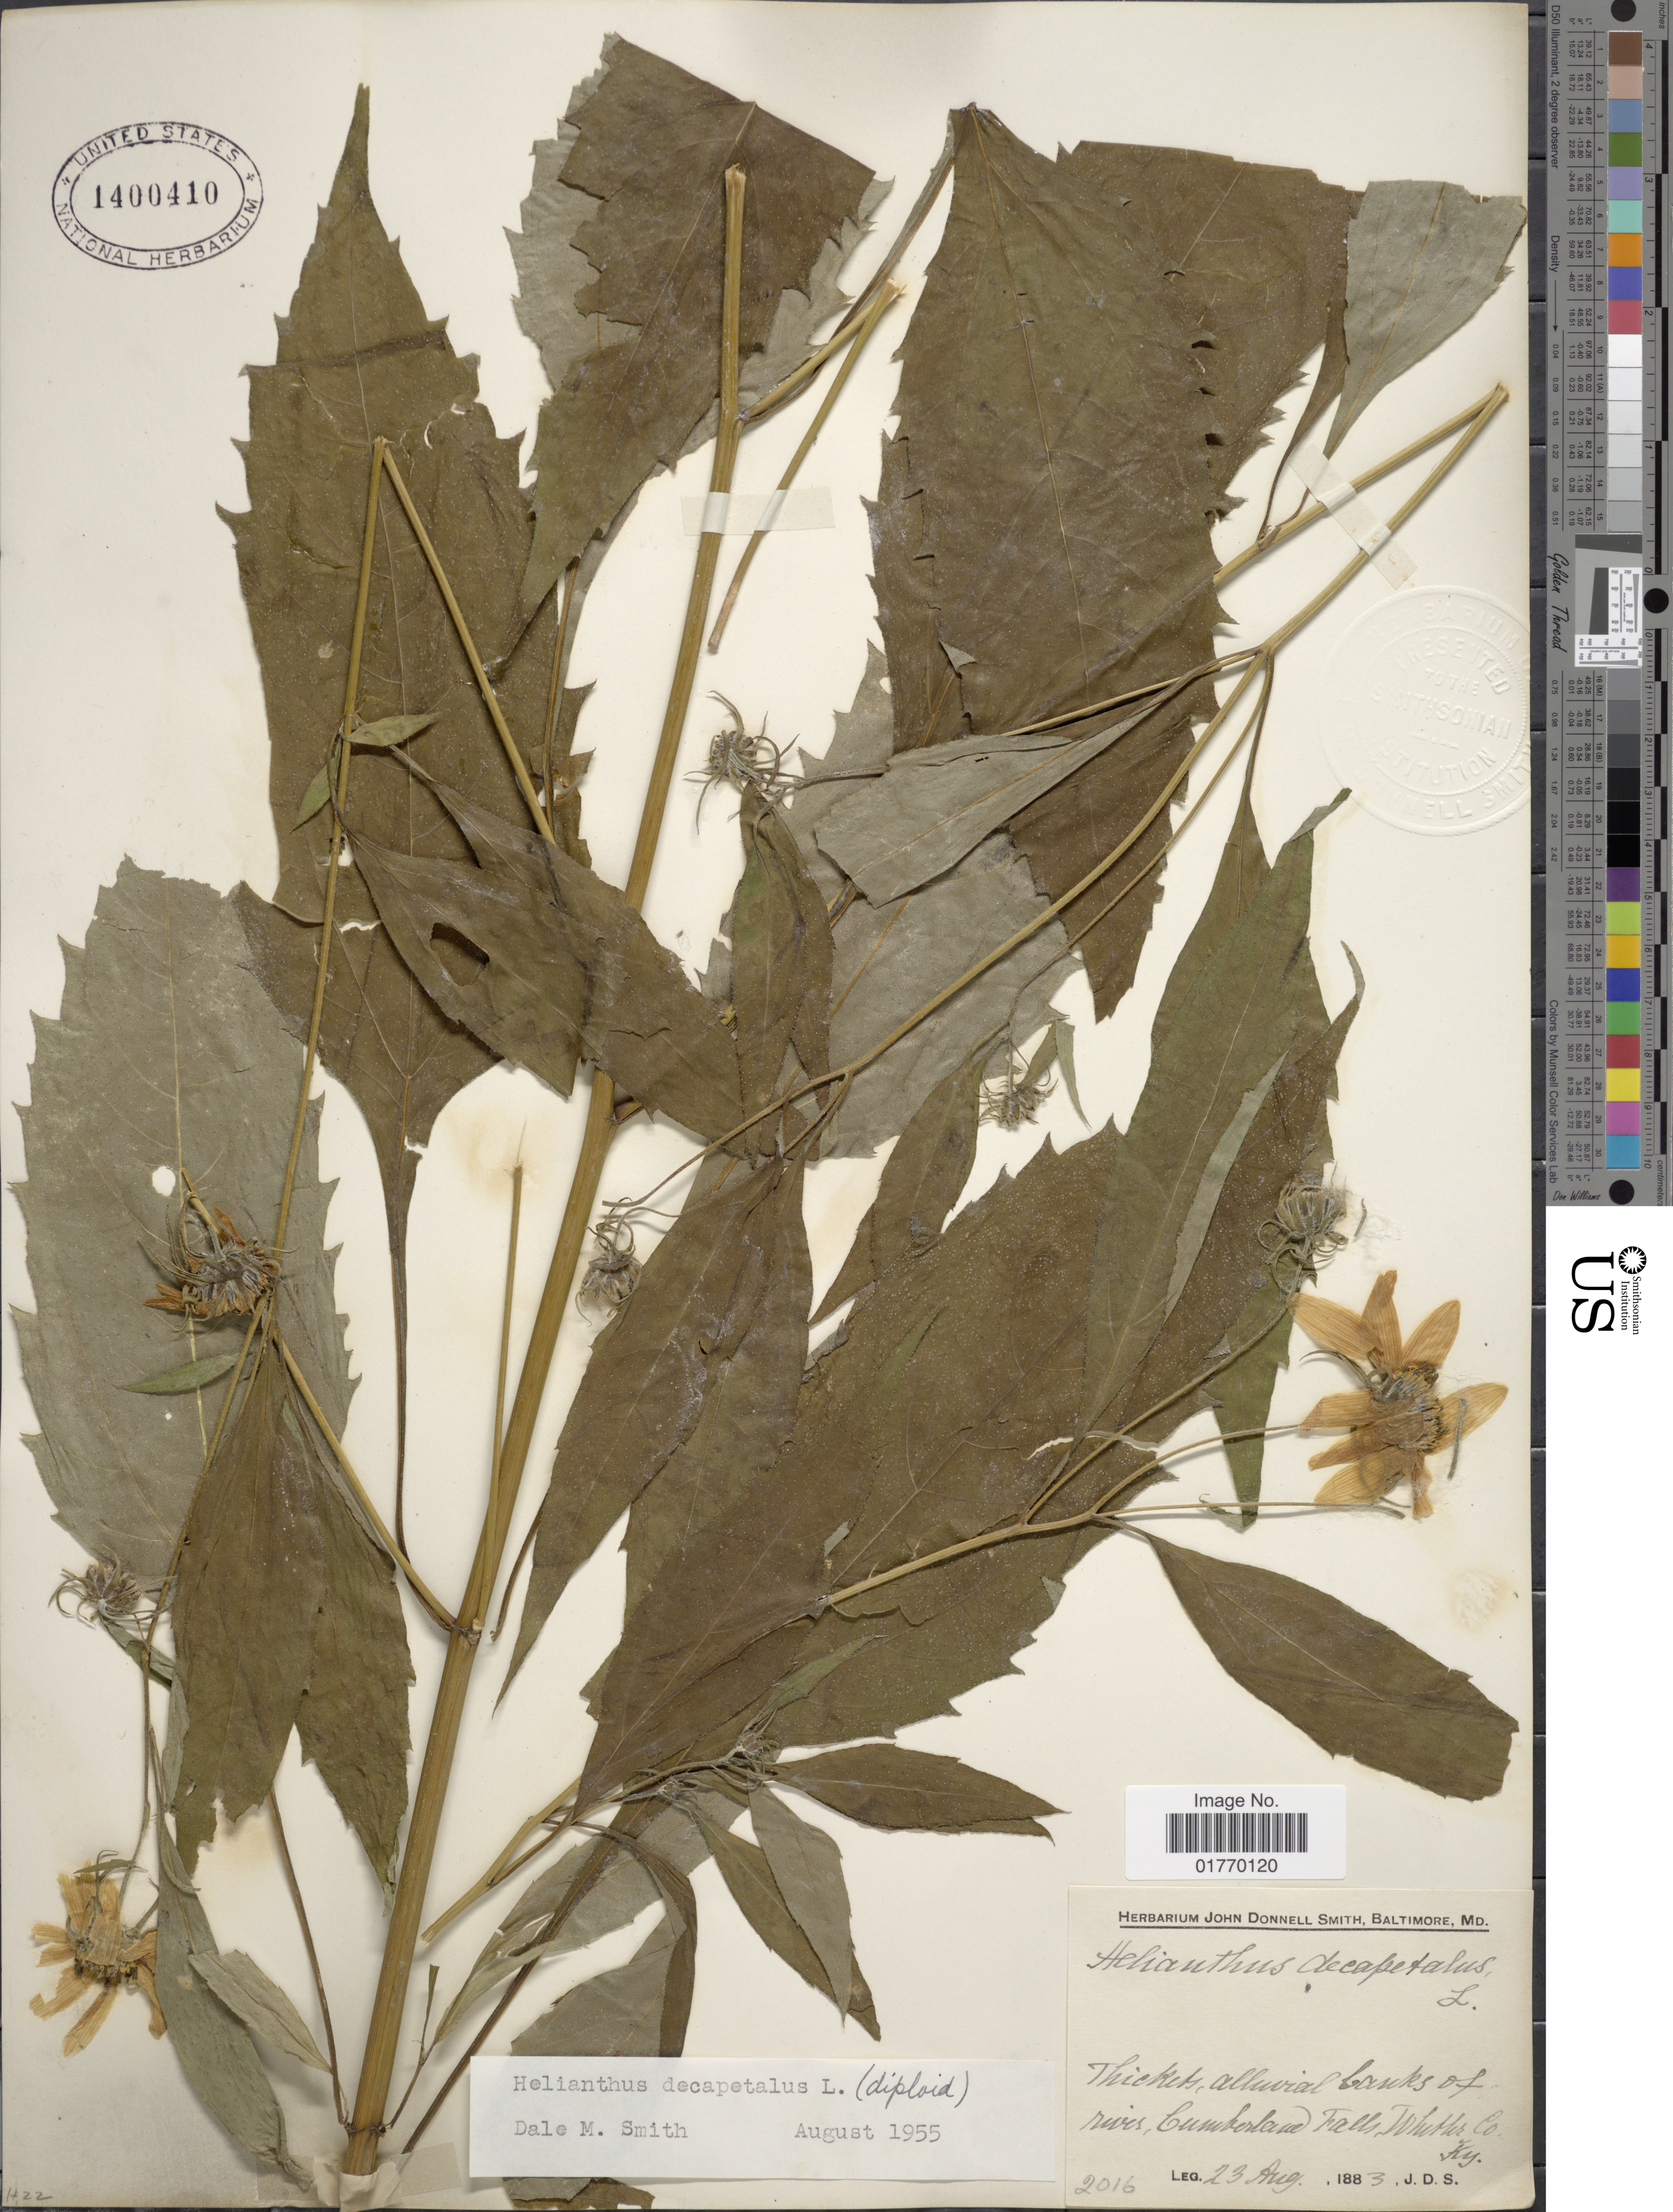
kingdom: Plantae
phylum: Tracheophyta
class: Magnoliopsida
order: Asterales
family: Asteraceae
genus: Helianthus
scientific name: Helianthus decapetalus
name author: L.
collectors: J. Donnell Smith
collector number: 2016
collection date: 1883-08-23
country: United States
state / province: Kentucky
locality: Thicket alluvial banks of river, Cumberland Falls, Whitley Co.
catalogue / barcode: US 1400410